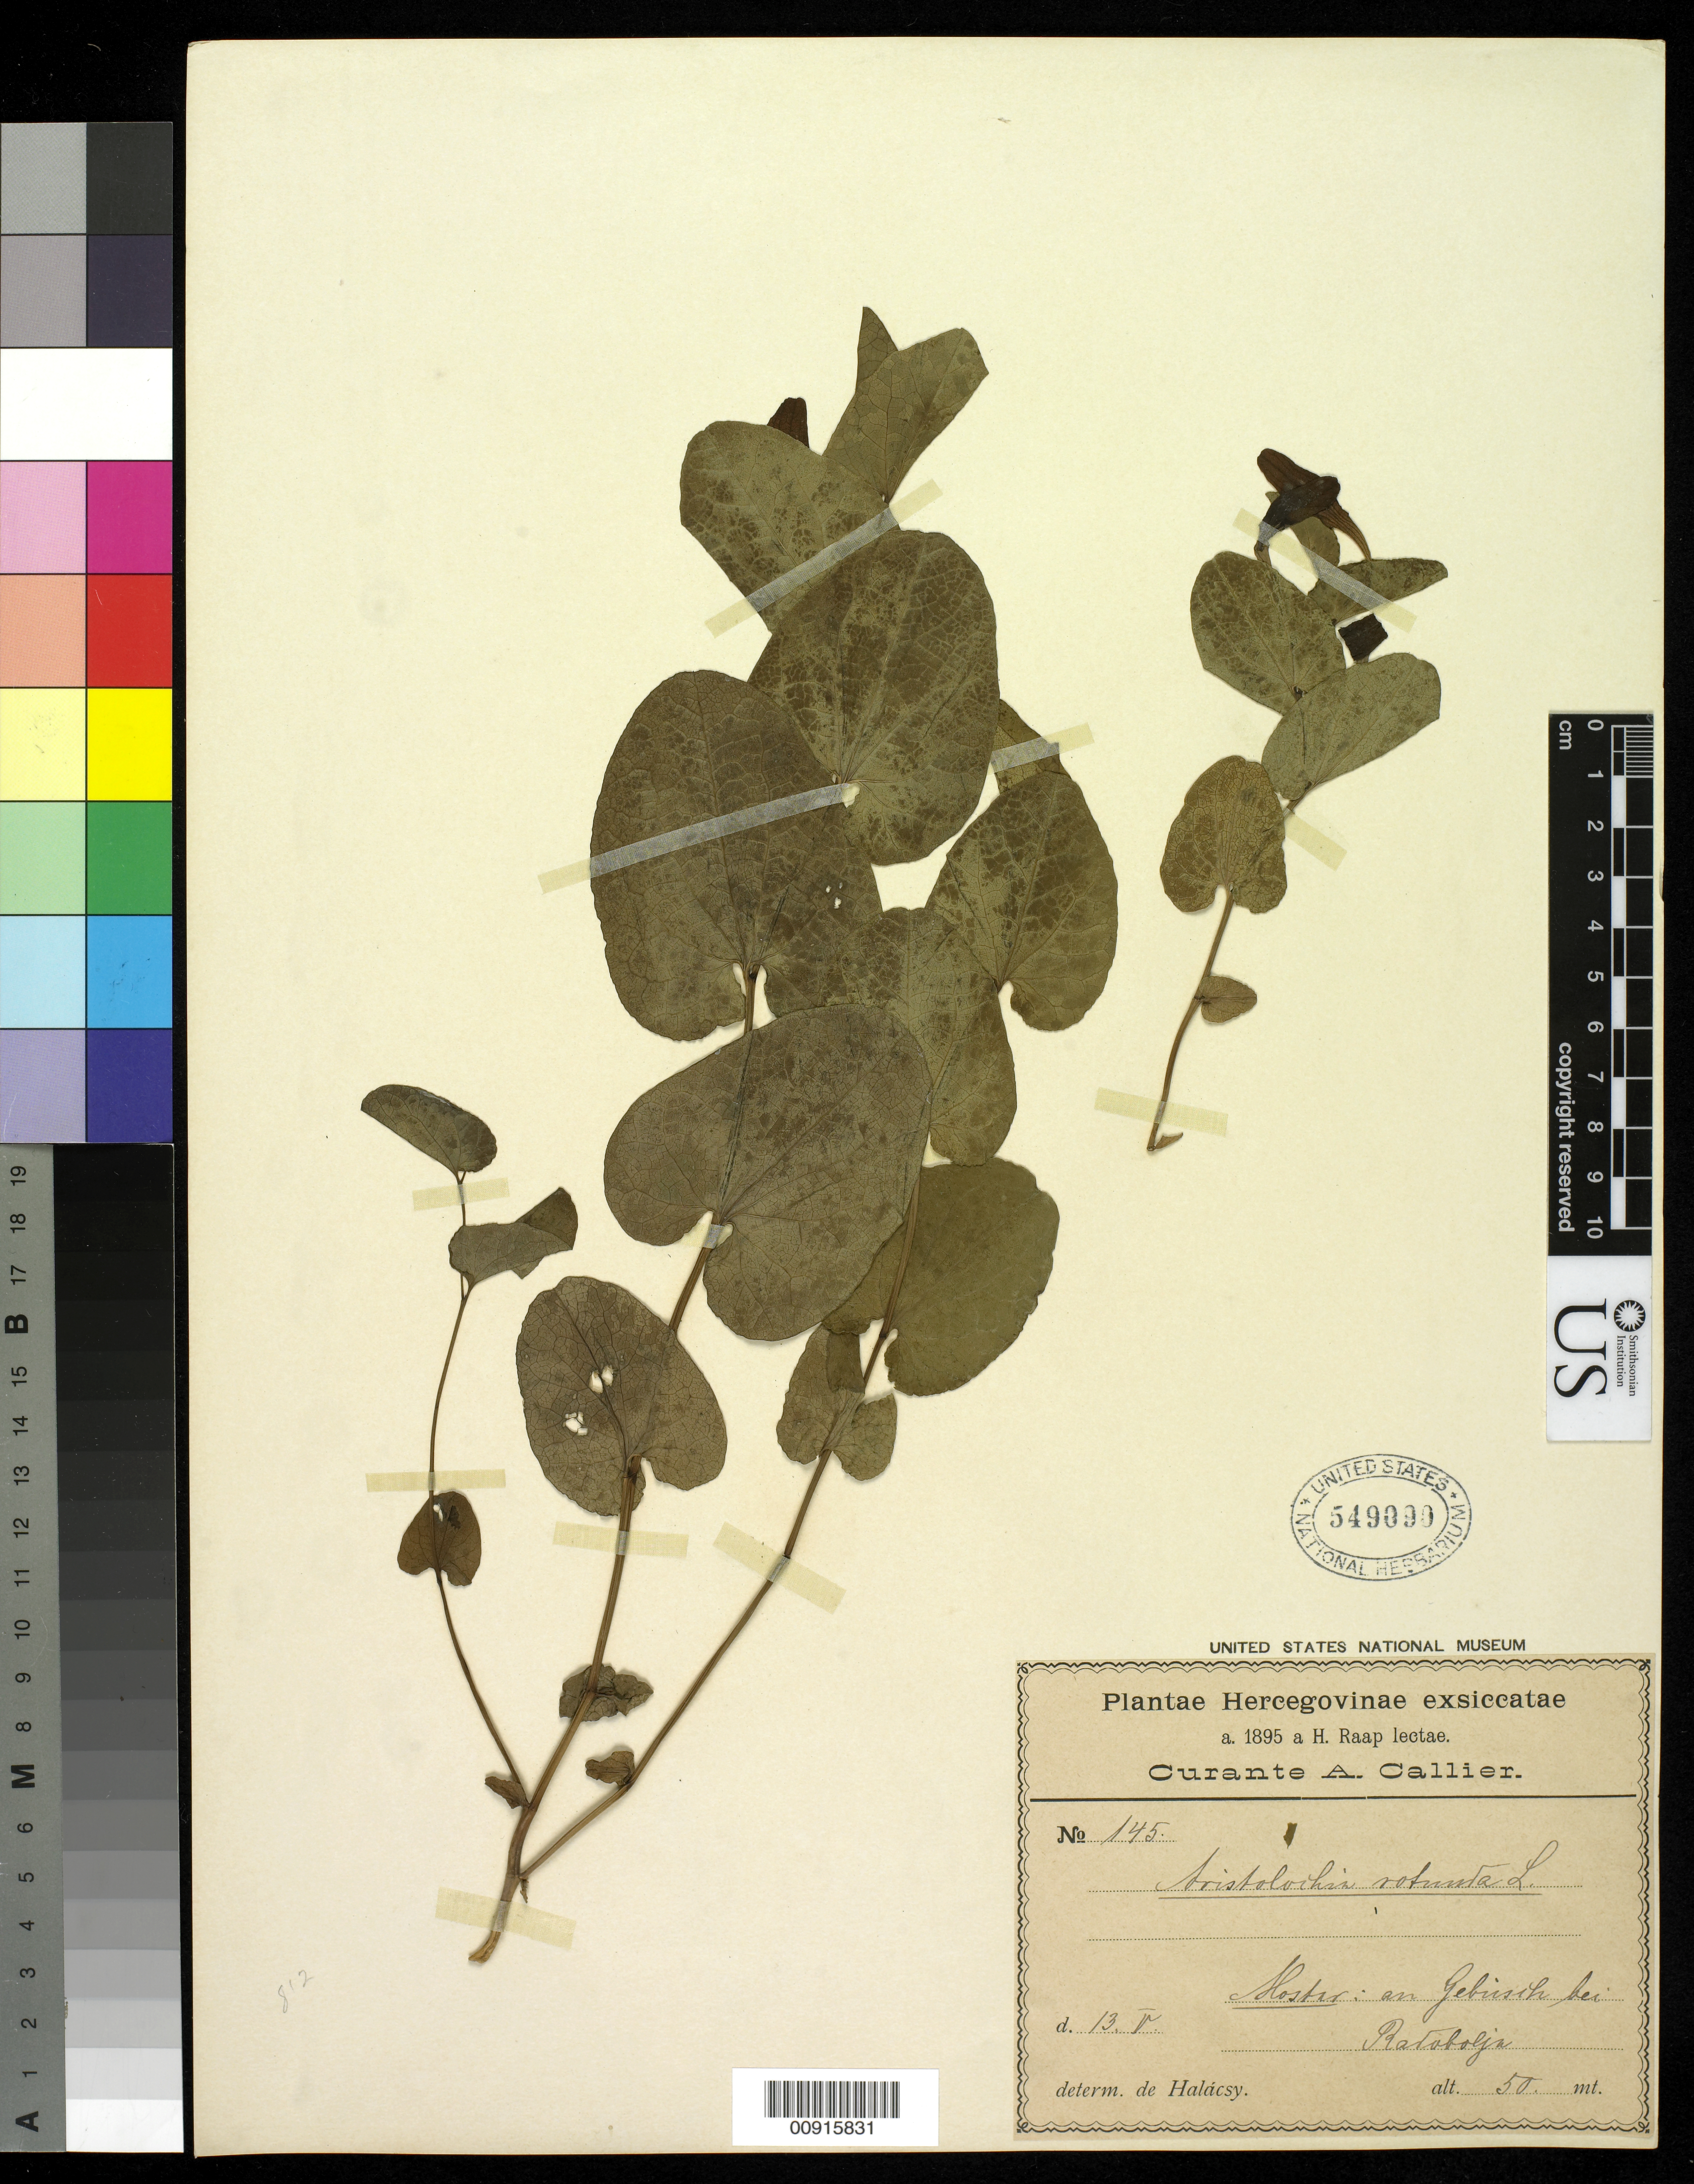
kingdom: Plantae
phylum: Tracheophyta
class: Magnoliopsida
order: Piperales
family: Aristolochiaceae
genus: Aristolochia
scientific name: Aristolochia rotunda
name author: L.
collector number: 145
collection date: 1895-05-13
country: Serbia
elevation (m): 50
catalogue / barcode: US 549090